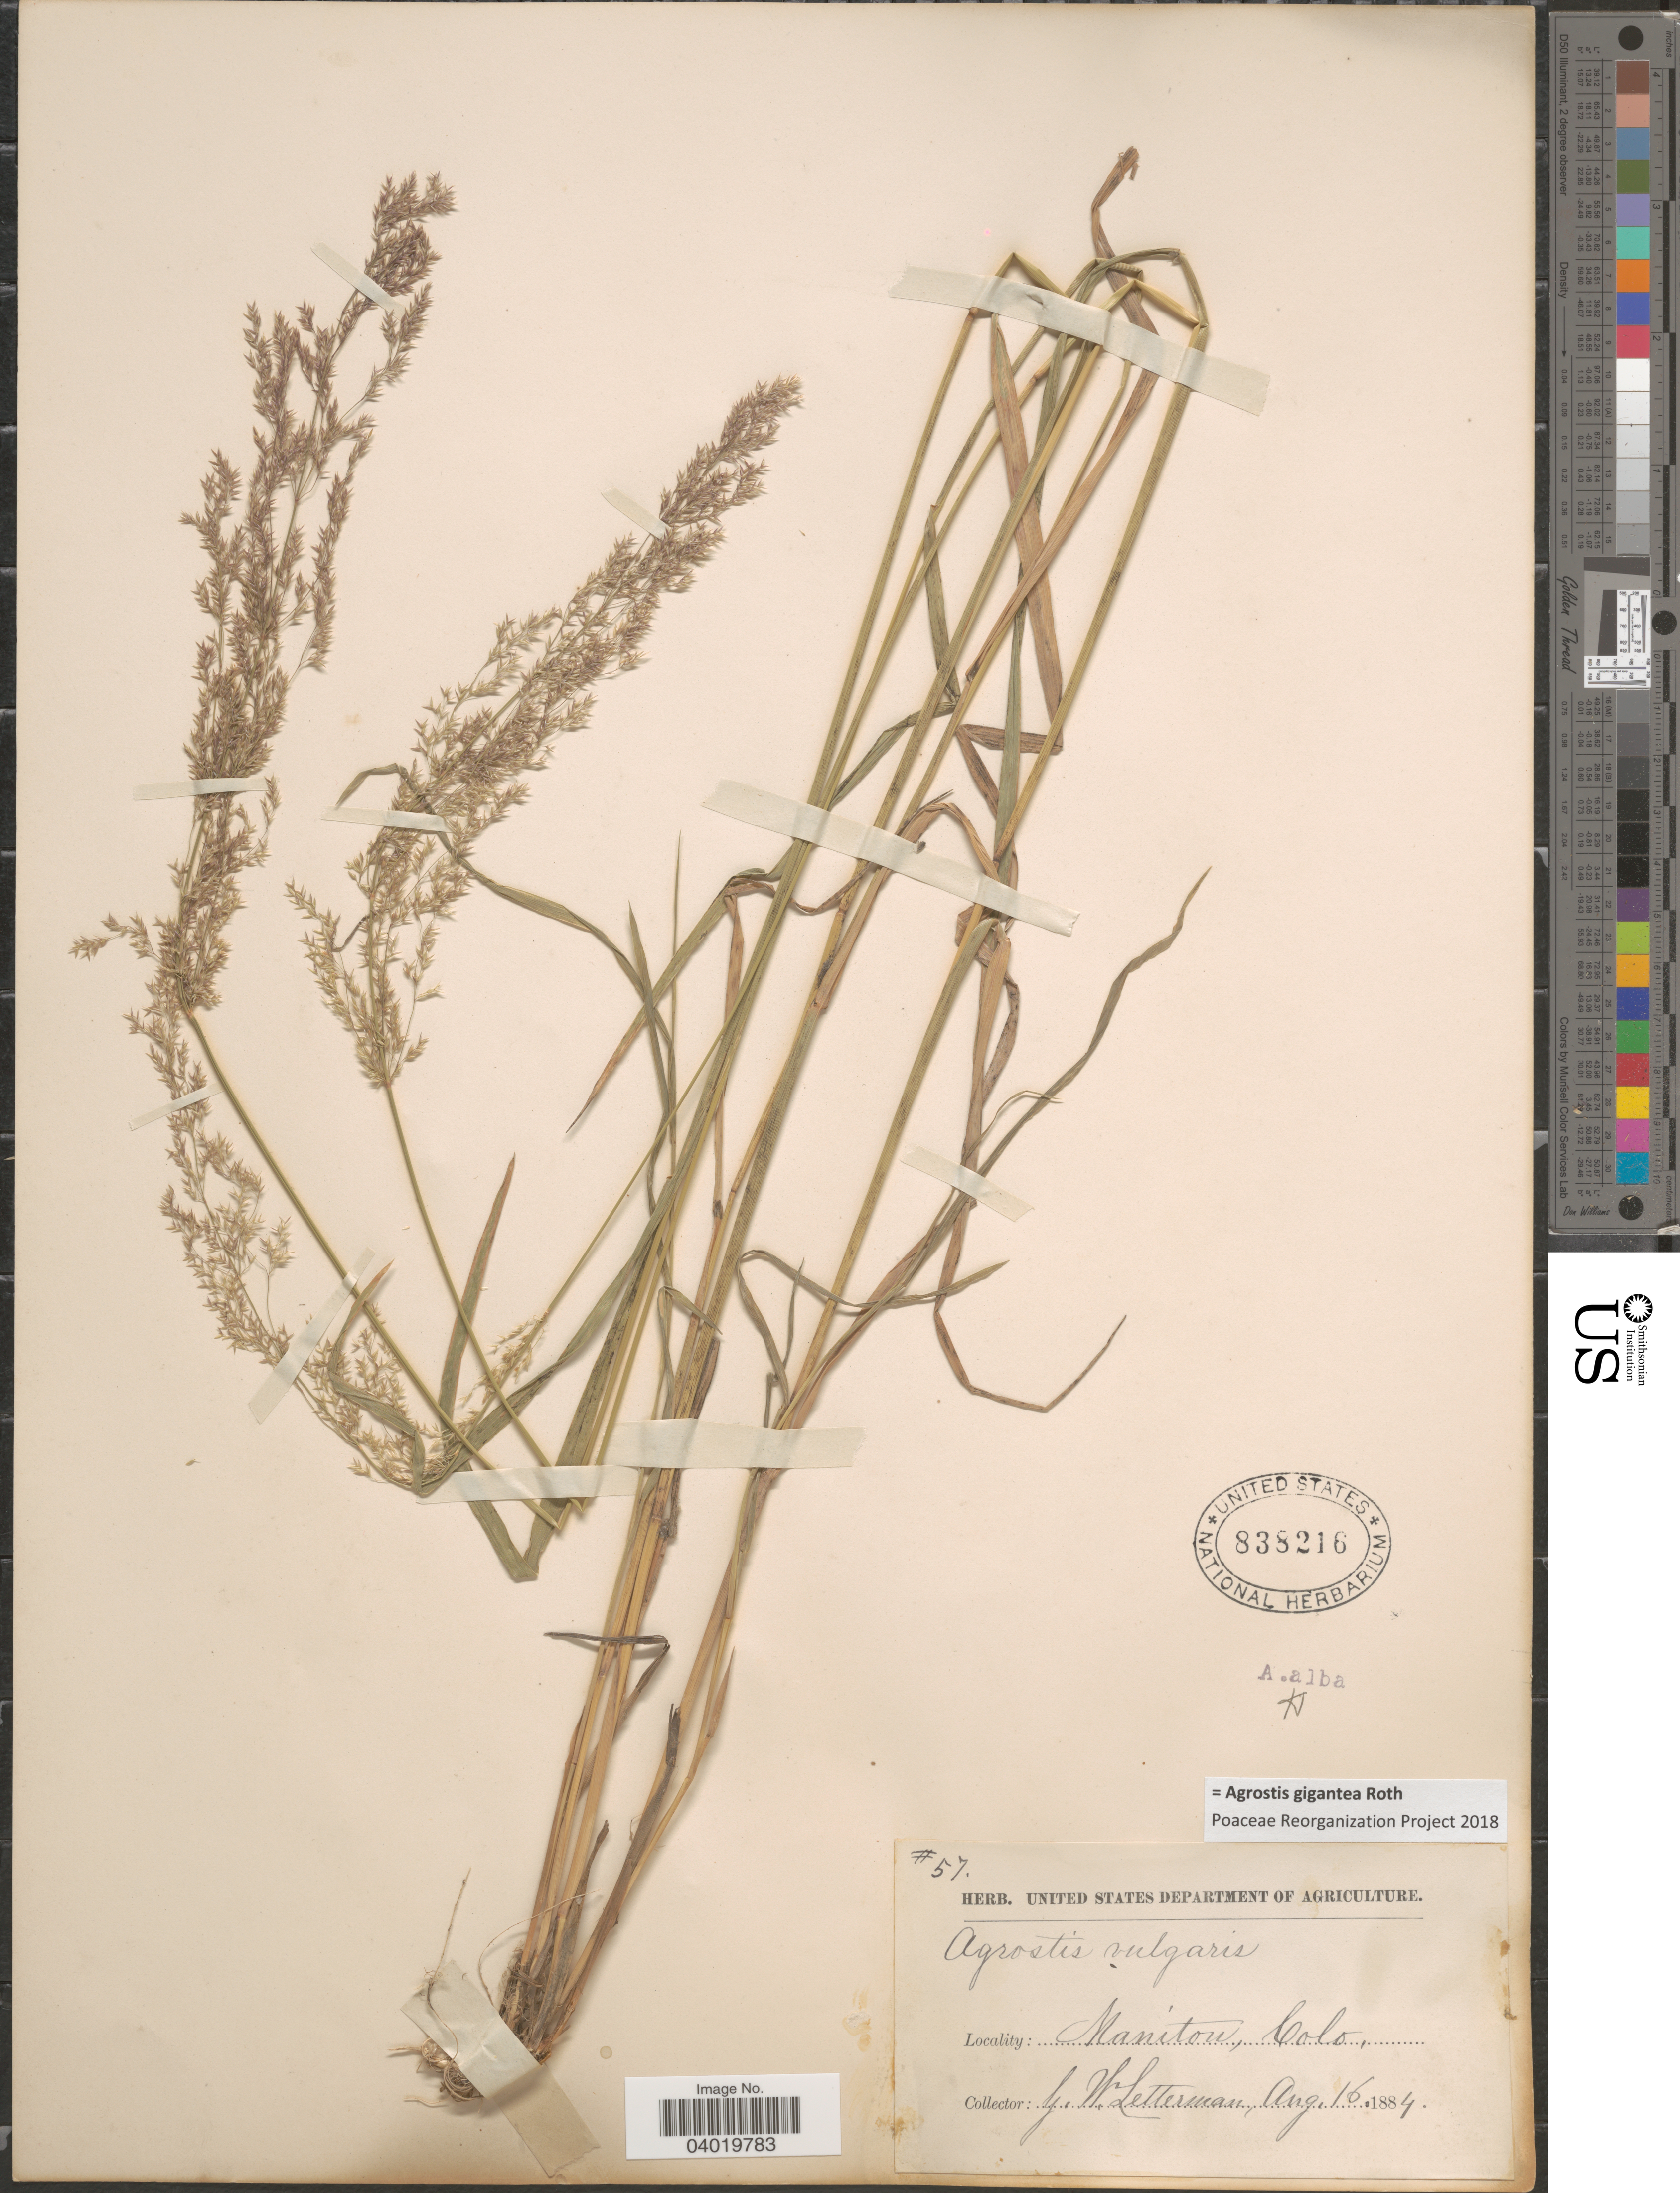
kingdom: Plantae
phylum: Tracheophyta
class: Liliopsida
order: Poales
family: Poaceae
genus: Agrostis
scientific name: Agrostis gigantea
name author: Roth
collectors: G. W. Letterman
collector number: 57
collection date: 1884-08-16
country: United States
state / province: Colorado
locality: Manitou.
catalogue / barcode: US 838216